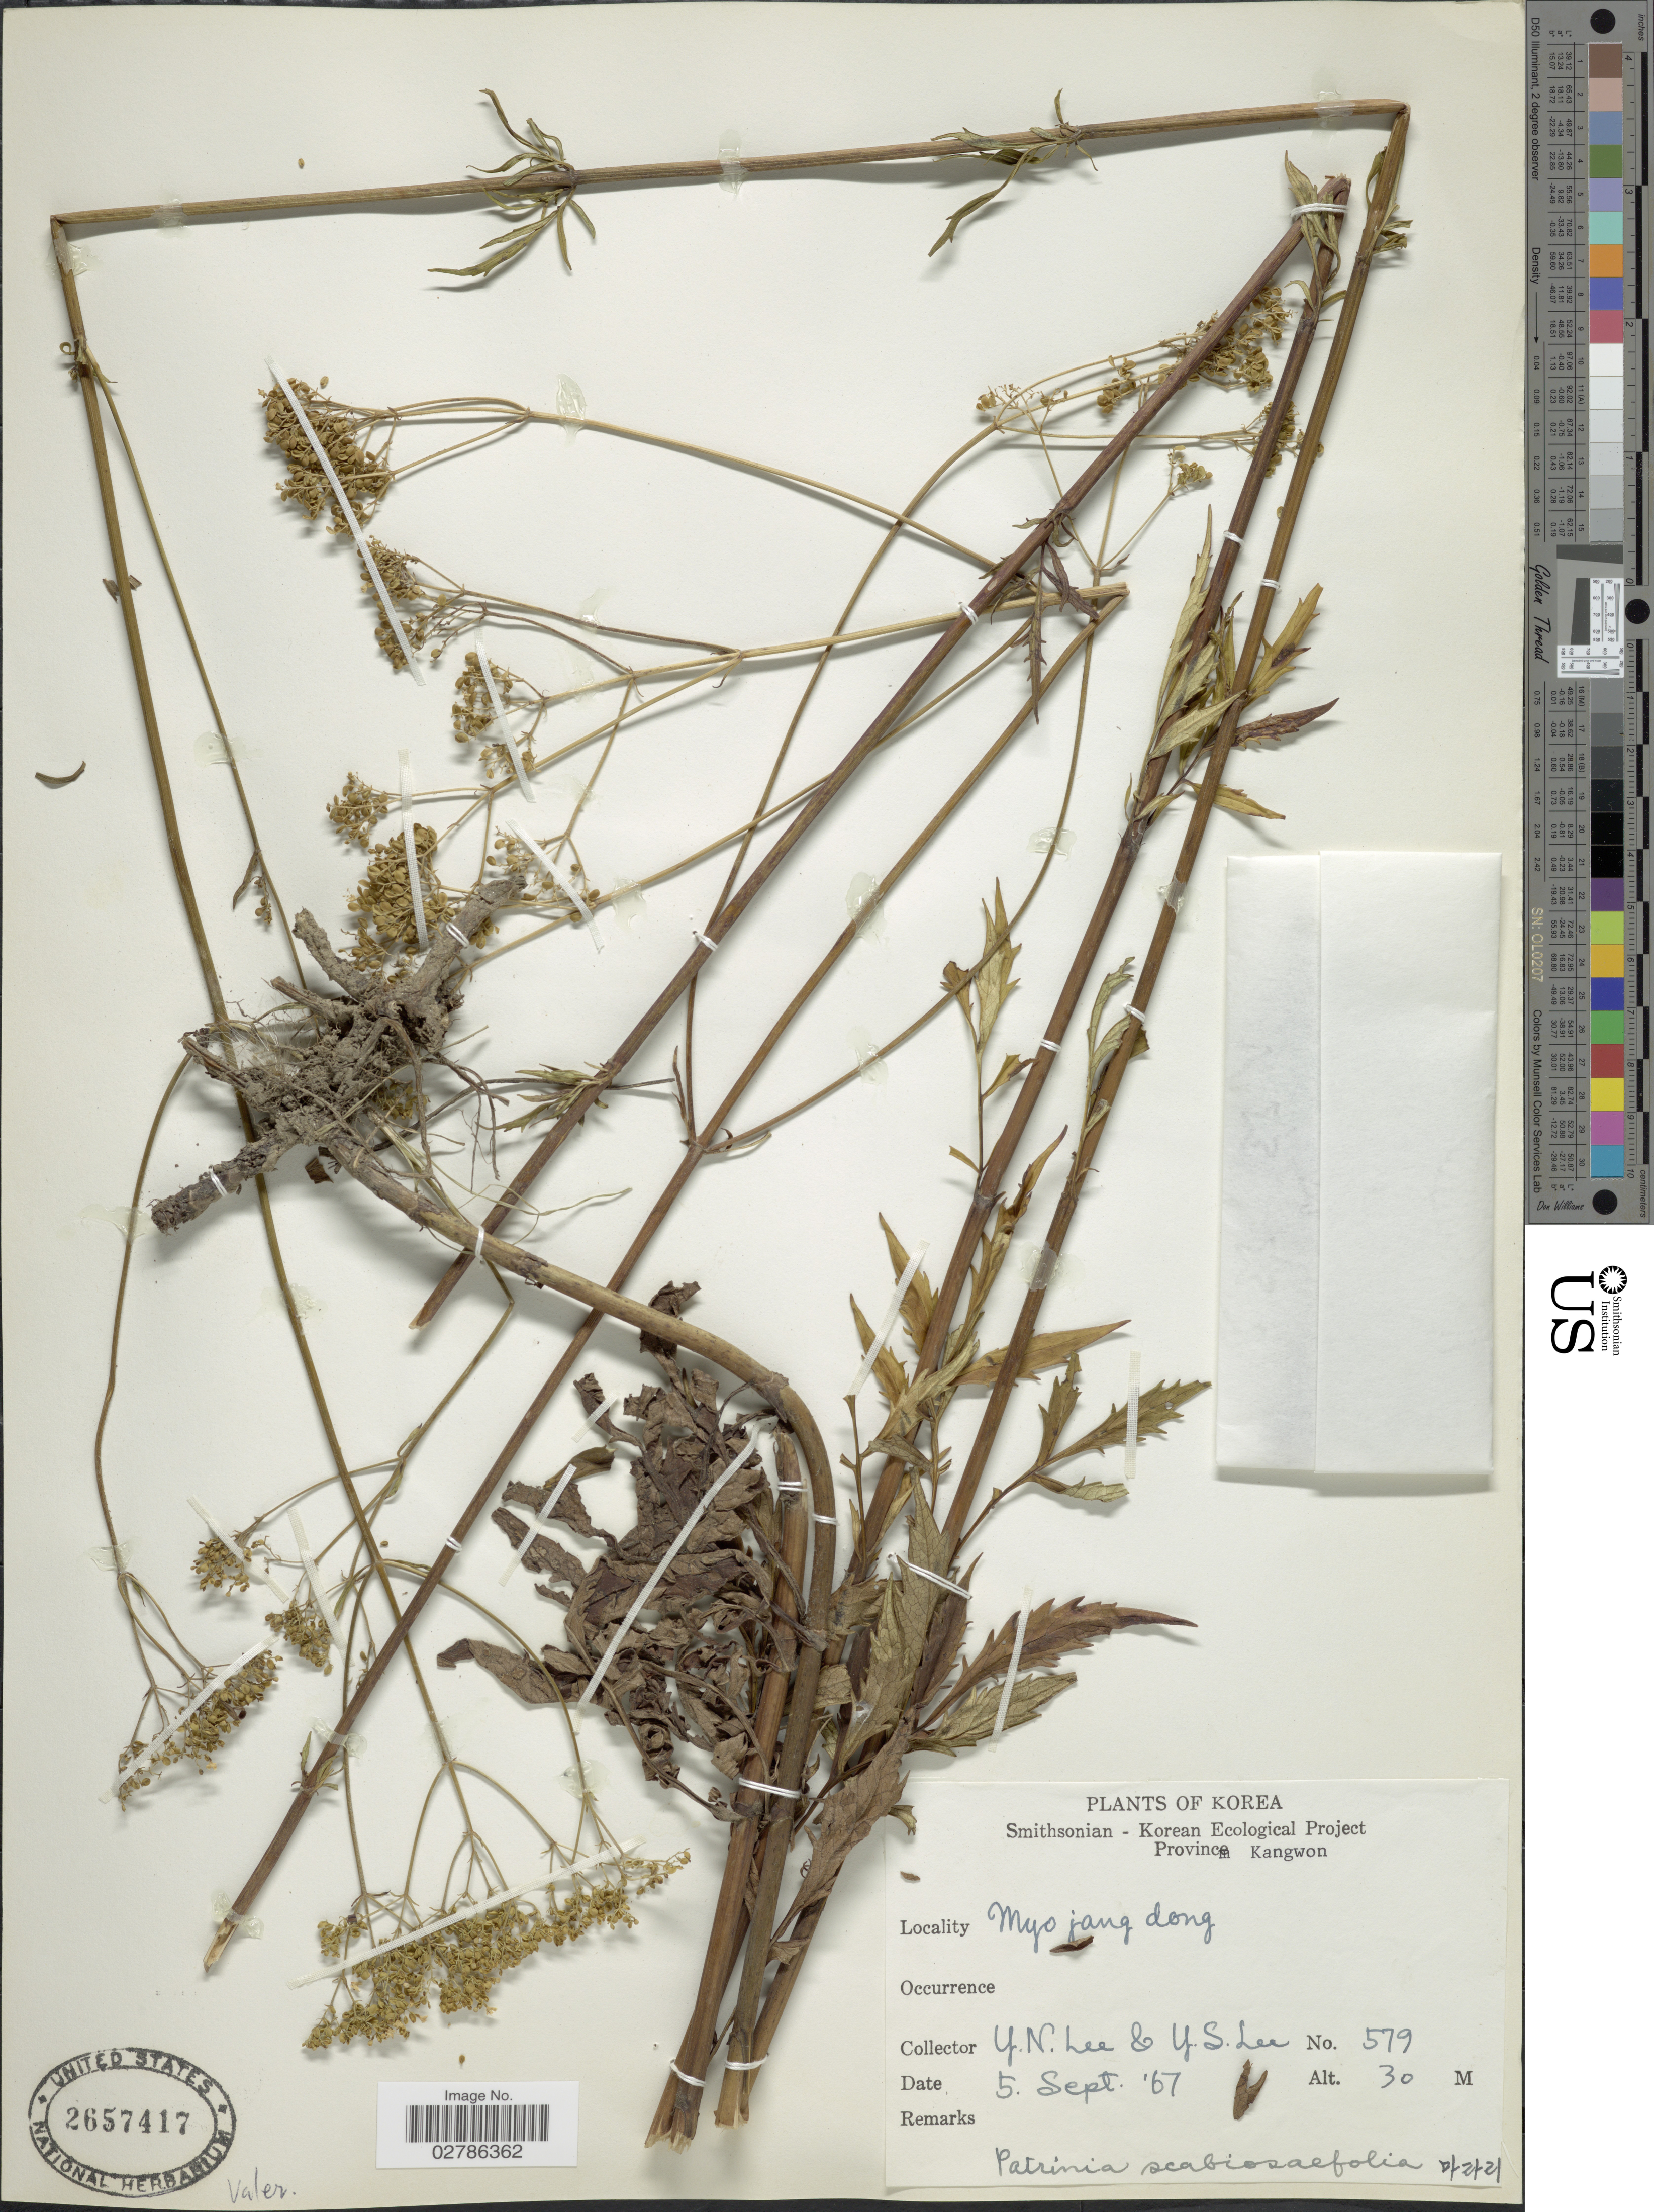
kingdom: Plantae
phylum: Tracheophyta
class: Magnoliopsida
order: Dipsacales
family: Caprifoliaceae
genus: Patrinia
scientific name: Patrinia scabiosifolia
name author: Link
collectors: Y. N. Lee & Y. S. Lee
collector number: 579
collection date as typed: Transcribed d/m/y: 5/9/67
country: North Korea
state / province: Kangwon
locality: Myo jang dong.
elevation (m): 30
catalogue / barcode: US 2657417